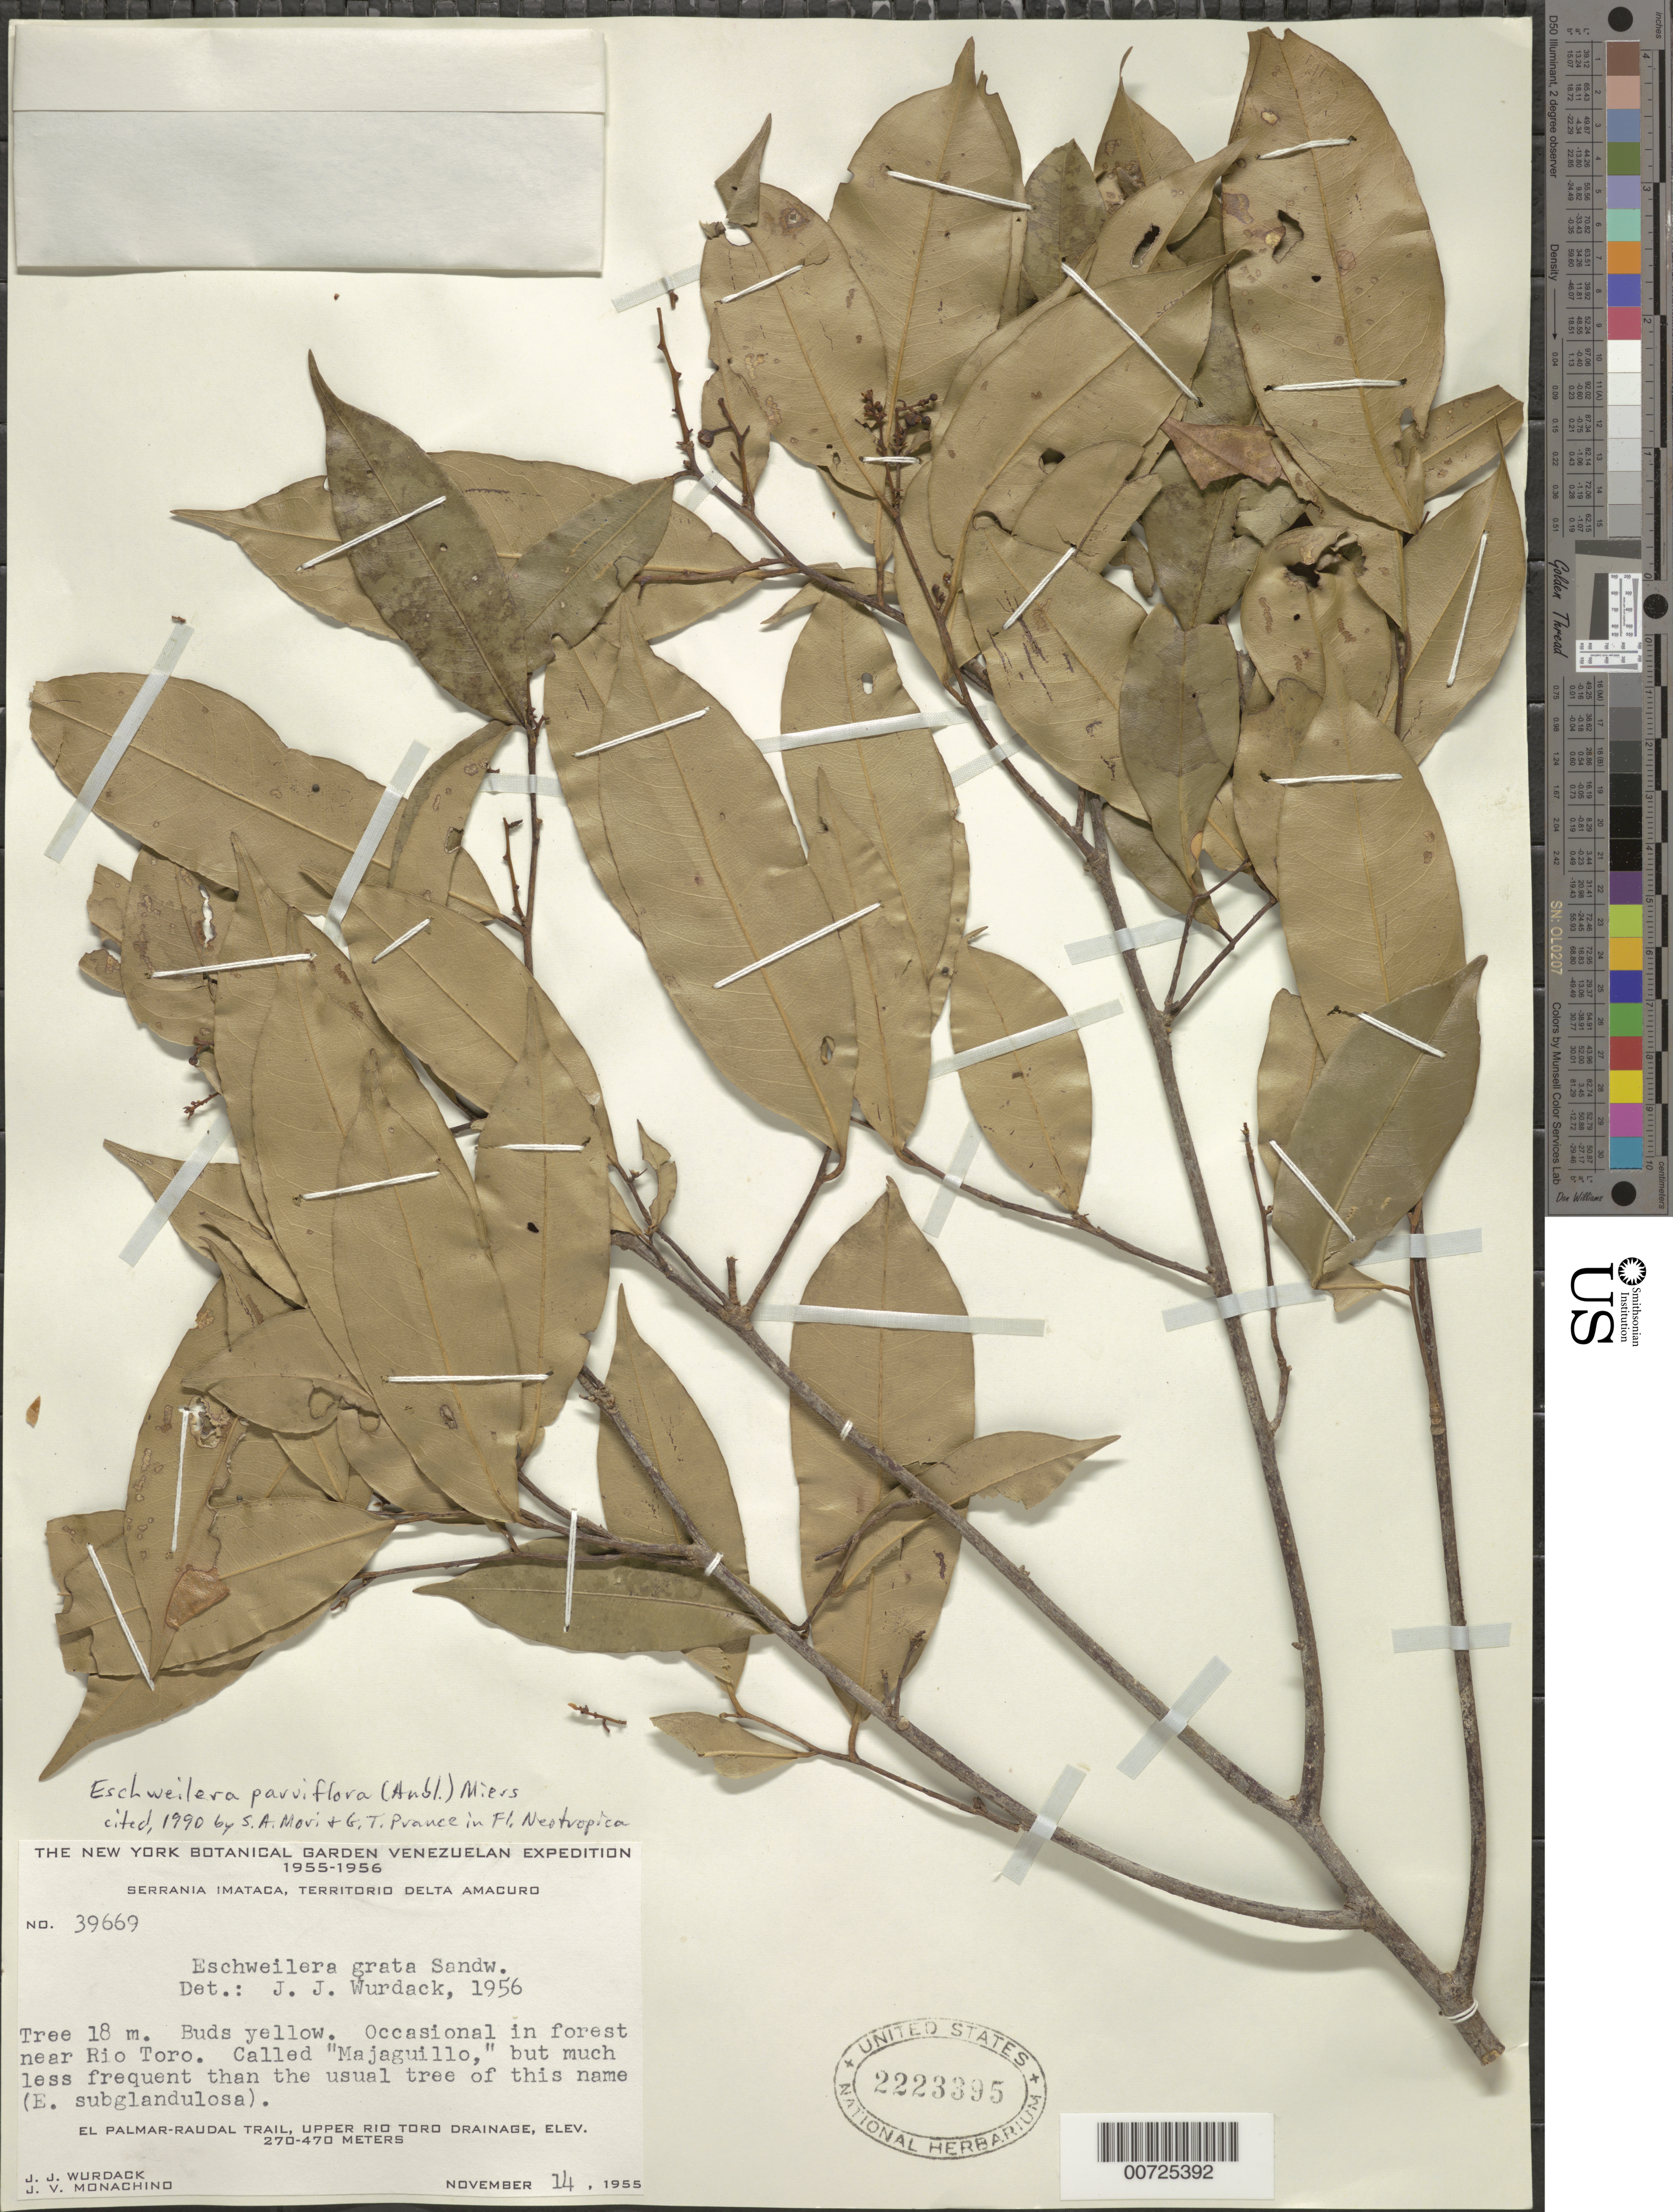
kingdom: Plantae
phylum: Tracheophyta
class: Magnoliopsida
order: Ericales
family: Lecythidaceae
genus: Eschweilera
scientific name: Eschweilera parviflora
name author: (Aubl.) Miers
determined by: Mori, Scott A.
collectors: J. J. Wurdack & J. V. Monachino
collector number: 39669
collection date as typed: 14-Nov-55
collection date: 1955-11-14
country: Venezuela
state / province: Delta Amacuro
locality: Serrania Imataca, El Palmar-Raudal Trail, upper Río Toro drainage; 10 km S of Cerro Muerto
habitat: Forest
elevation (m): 270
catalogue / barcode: US 2223395